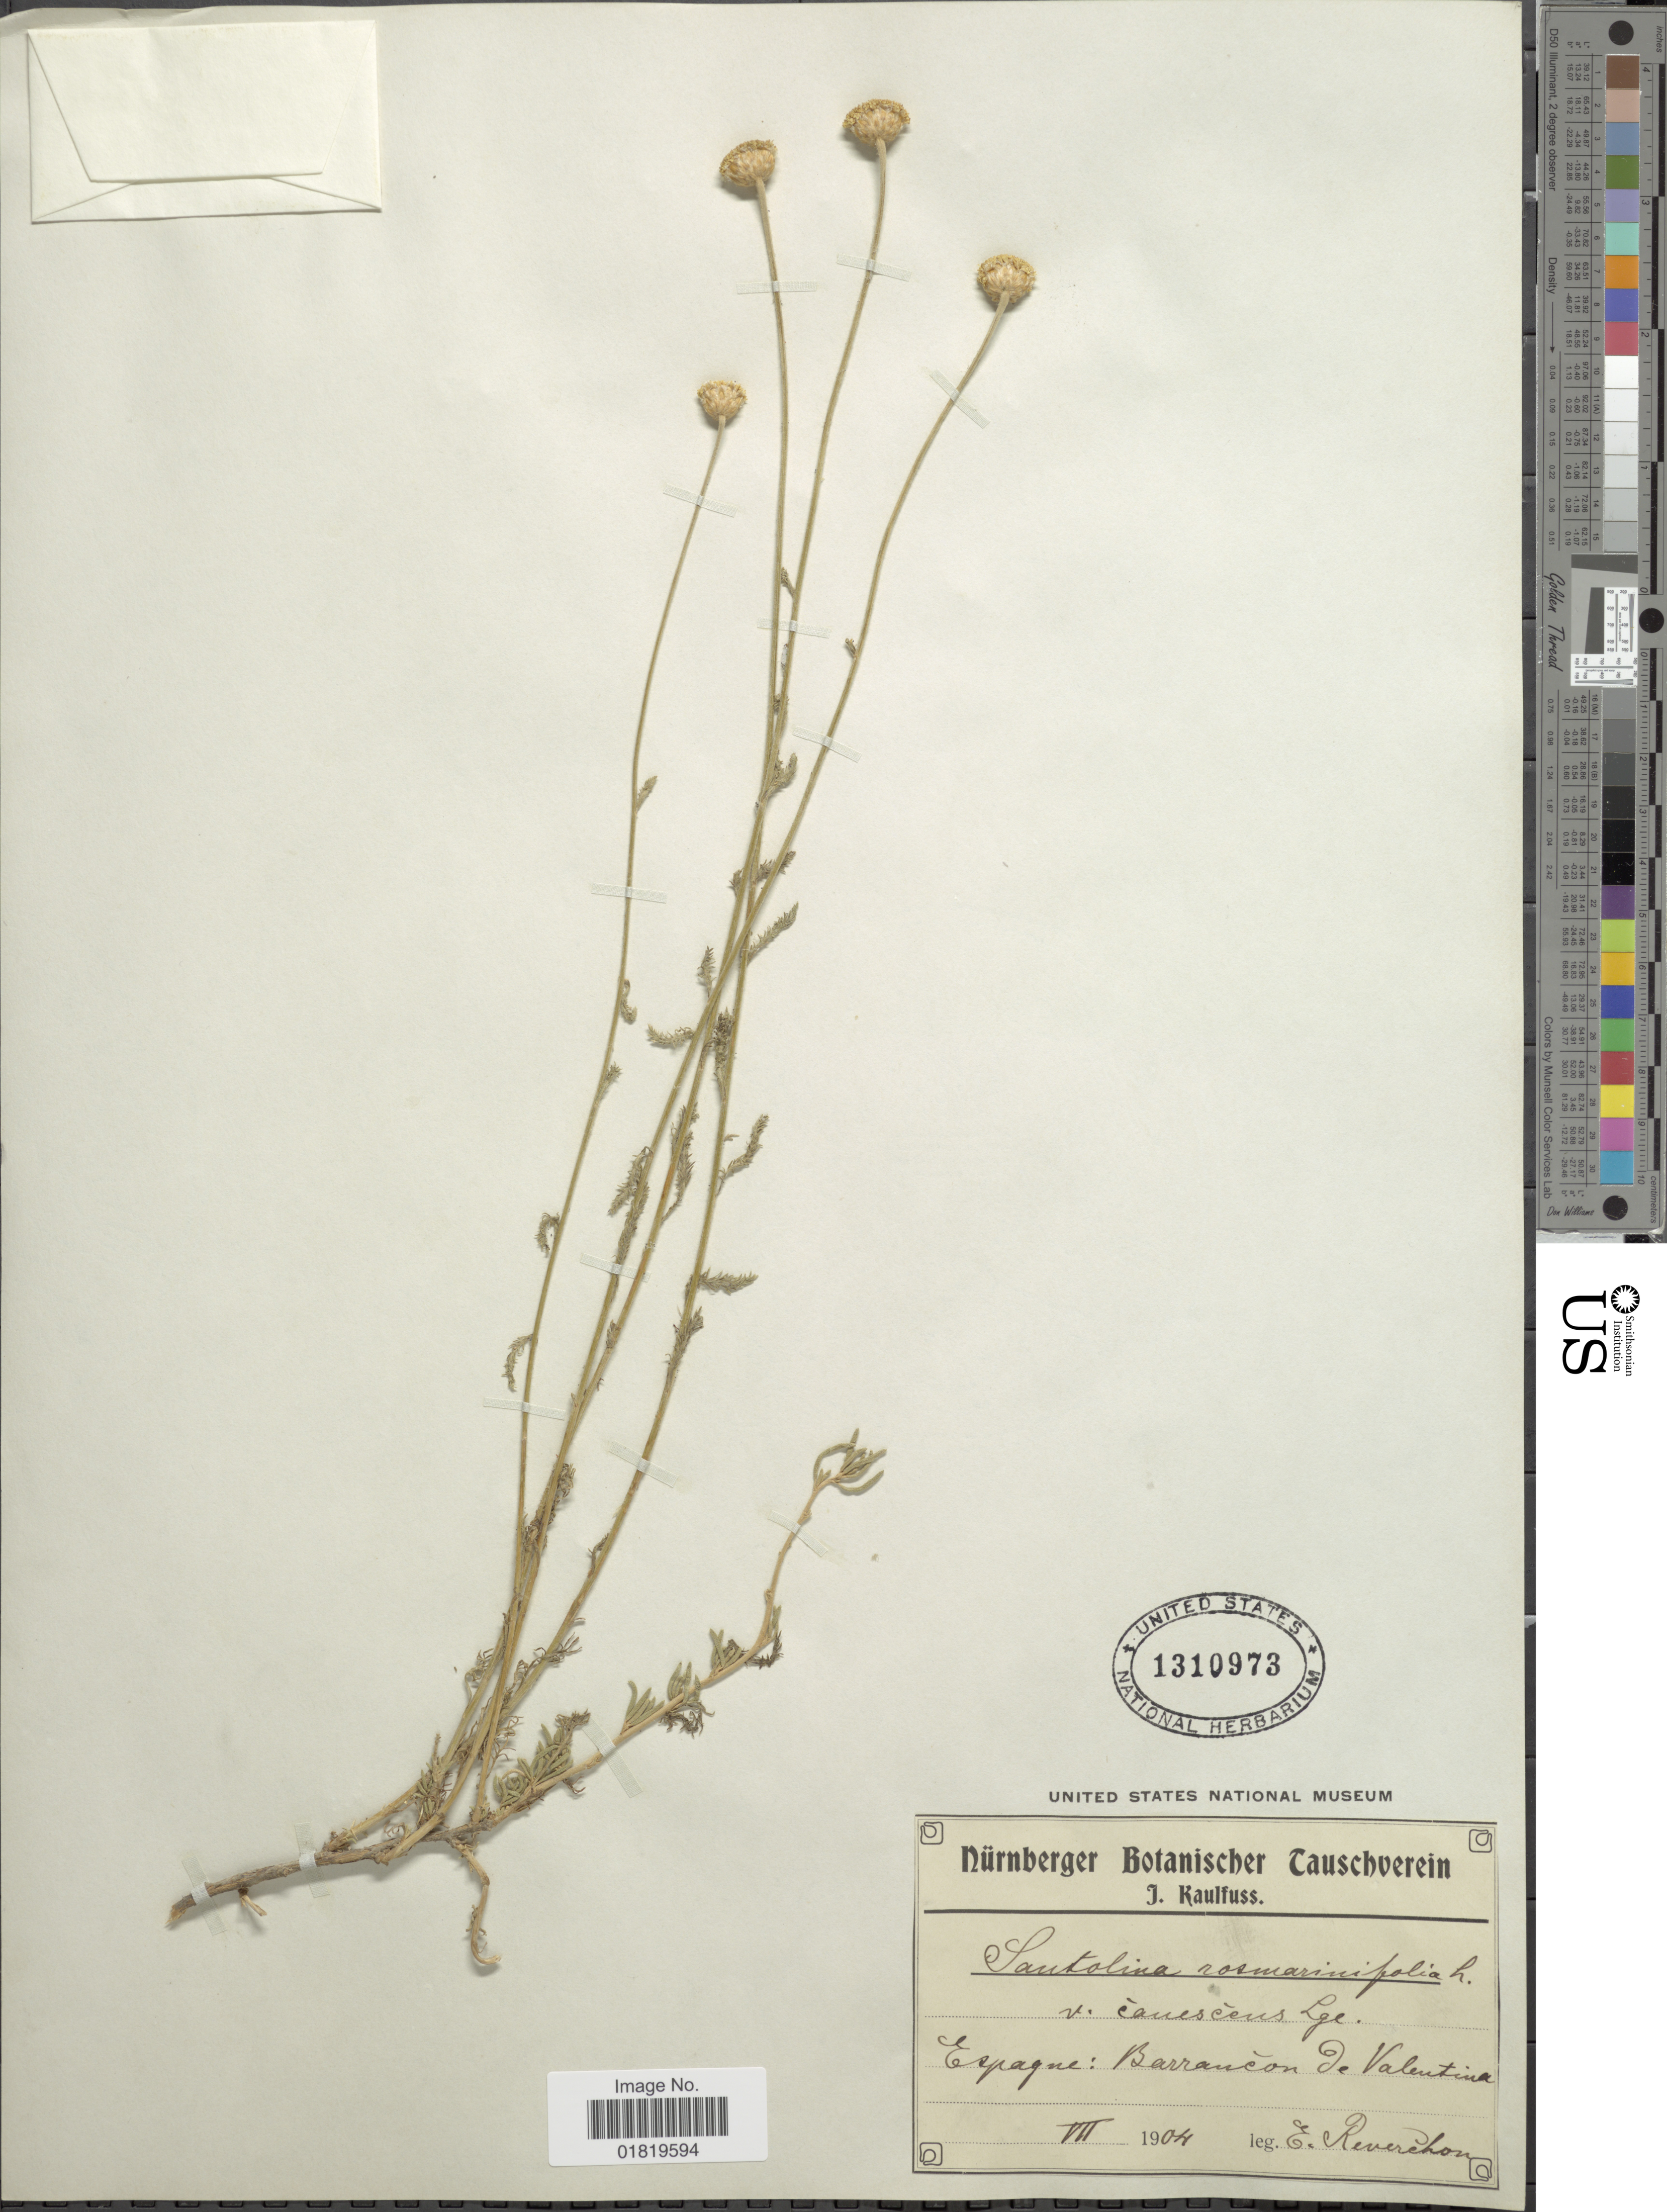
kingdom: Plantae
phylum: Tracheophyta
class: Magnoliopsida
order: Asterales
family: Asteraceae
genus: Santolina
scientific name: Santolina rosmarinifolia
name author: L.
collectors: E. Reverchon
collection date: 1904-07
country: Spain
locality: Barrancon de Valentina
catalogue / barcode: US 1310973